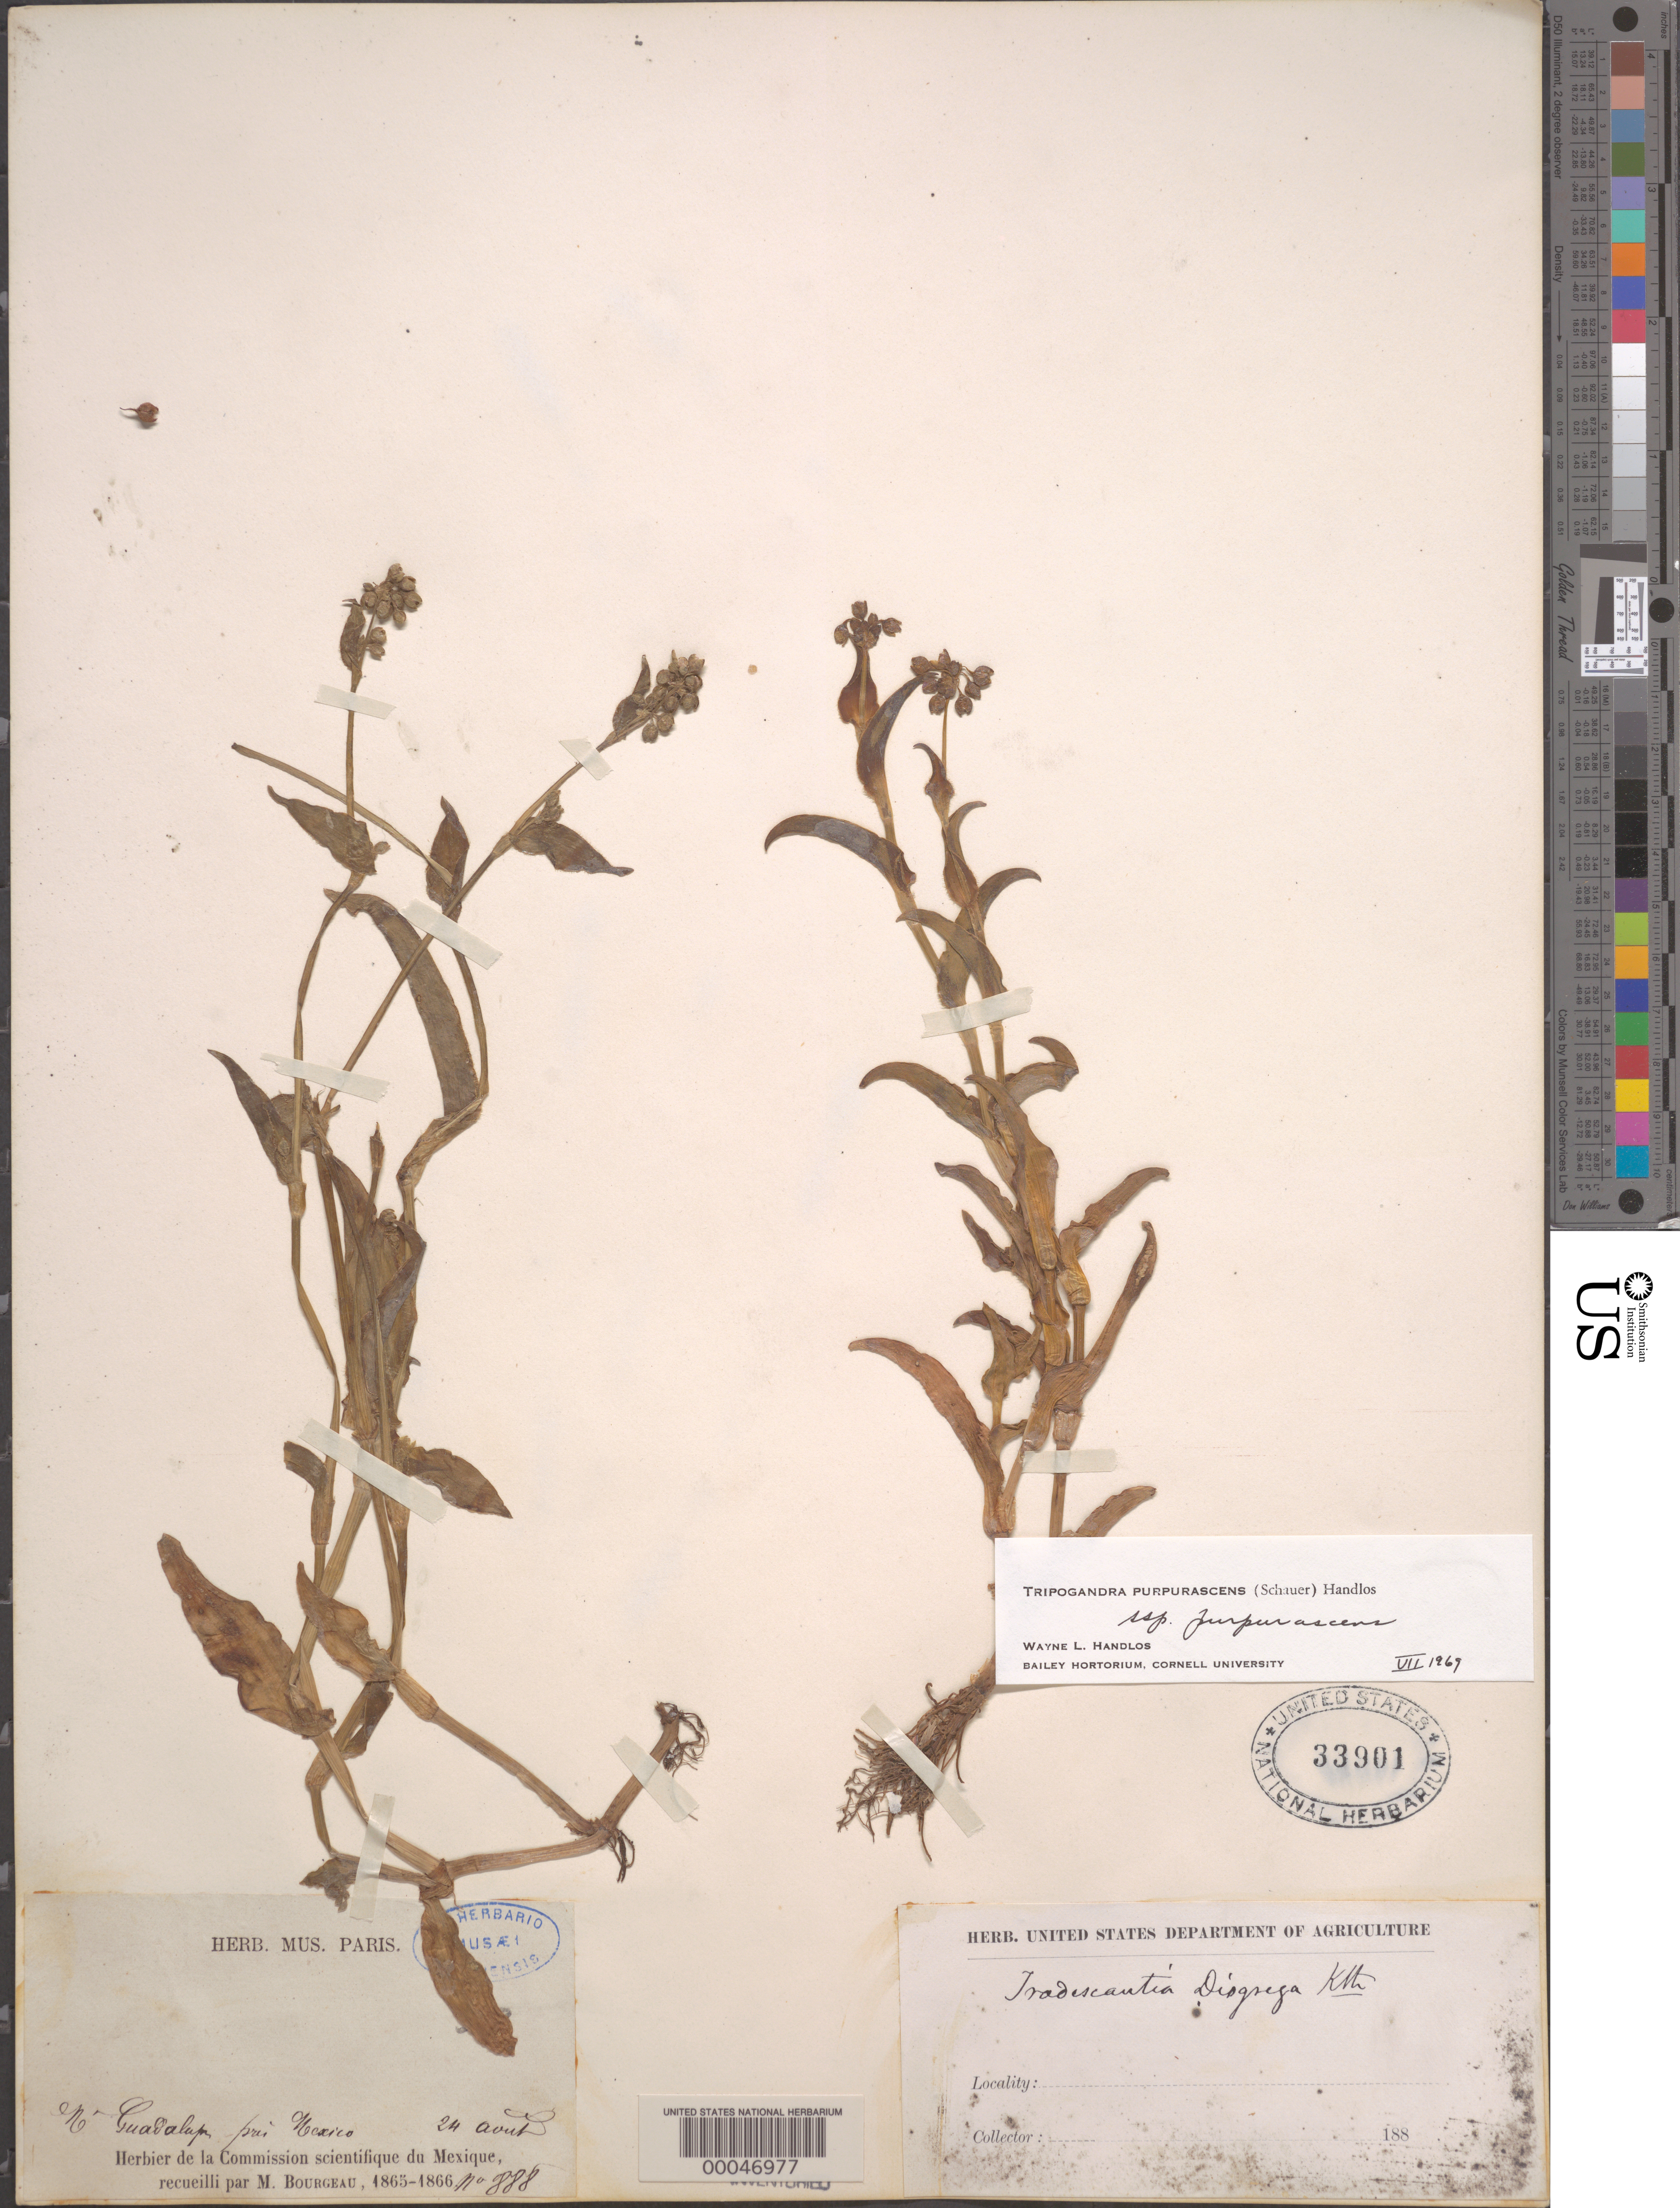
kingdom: Plantae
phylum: Tracheophyta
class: Liliopsida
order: Commelinales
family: Commelinaceae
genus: Tripogandra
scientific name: Tripogandra purpurascens subsp. purpurascens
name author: (S. Schauer) Handlos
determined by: Handlos, W. L.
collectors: E. Bourgeau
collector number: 888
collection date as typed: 24 Aug 1865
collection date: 1865-08-24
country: Mexico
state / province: Nuevo León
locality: Guadalupe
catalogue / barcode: US 33901